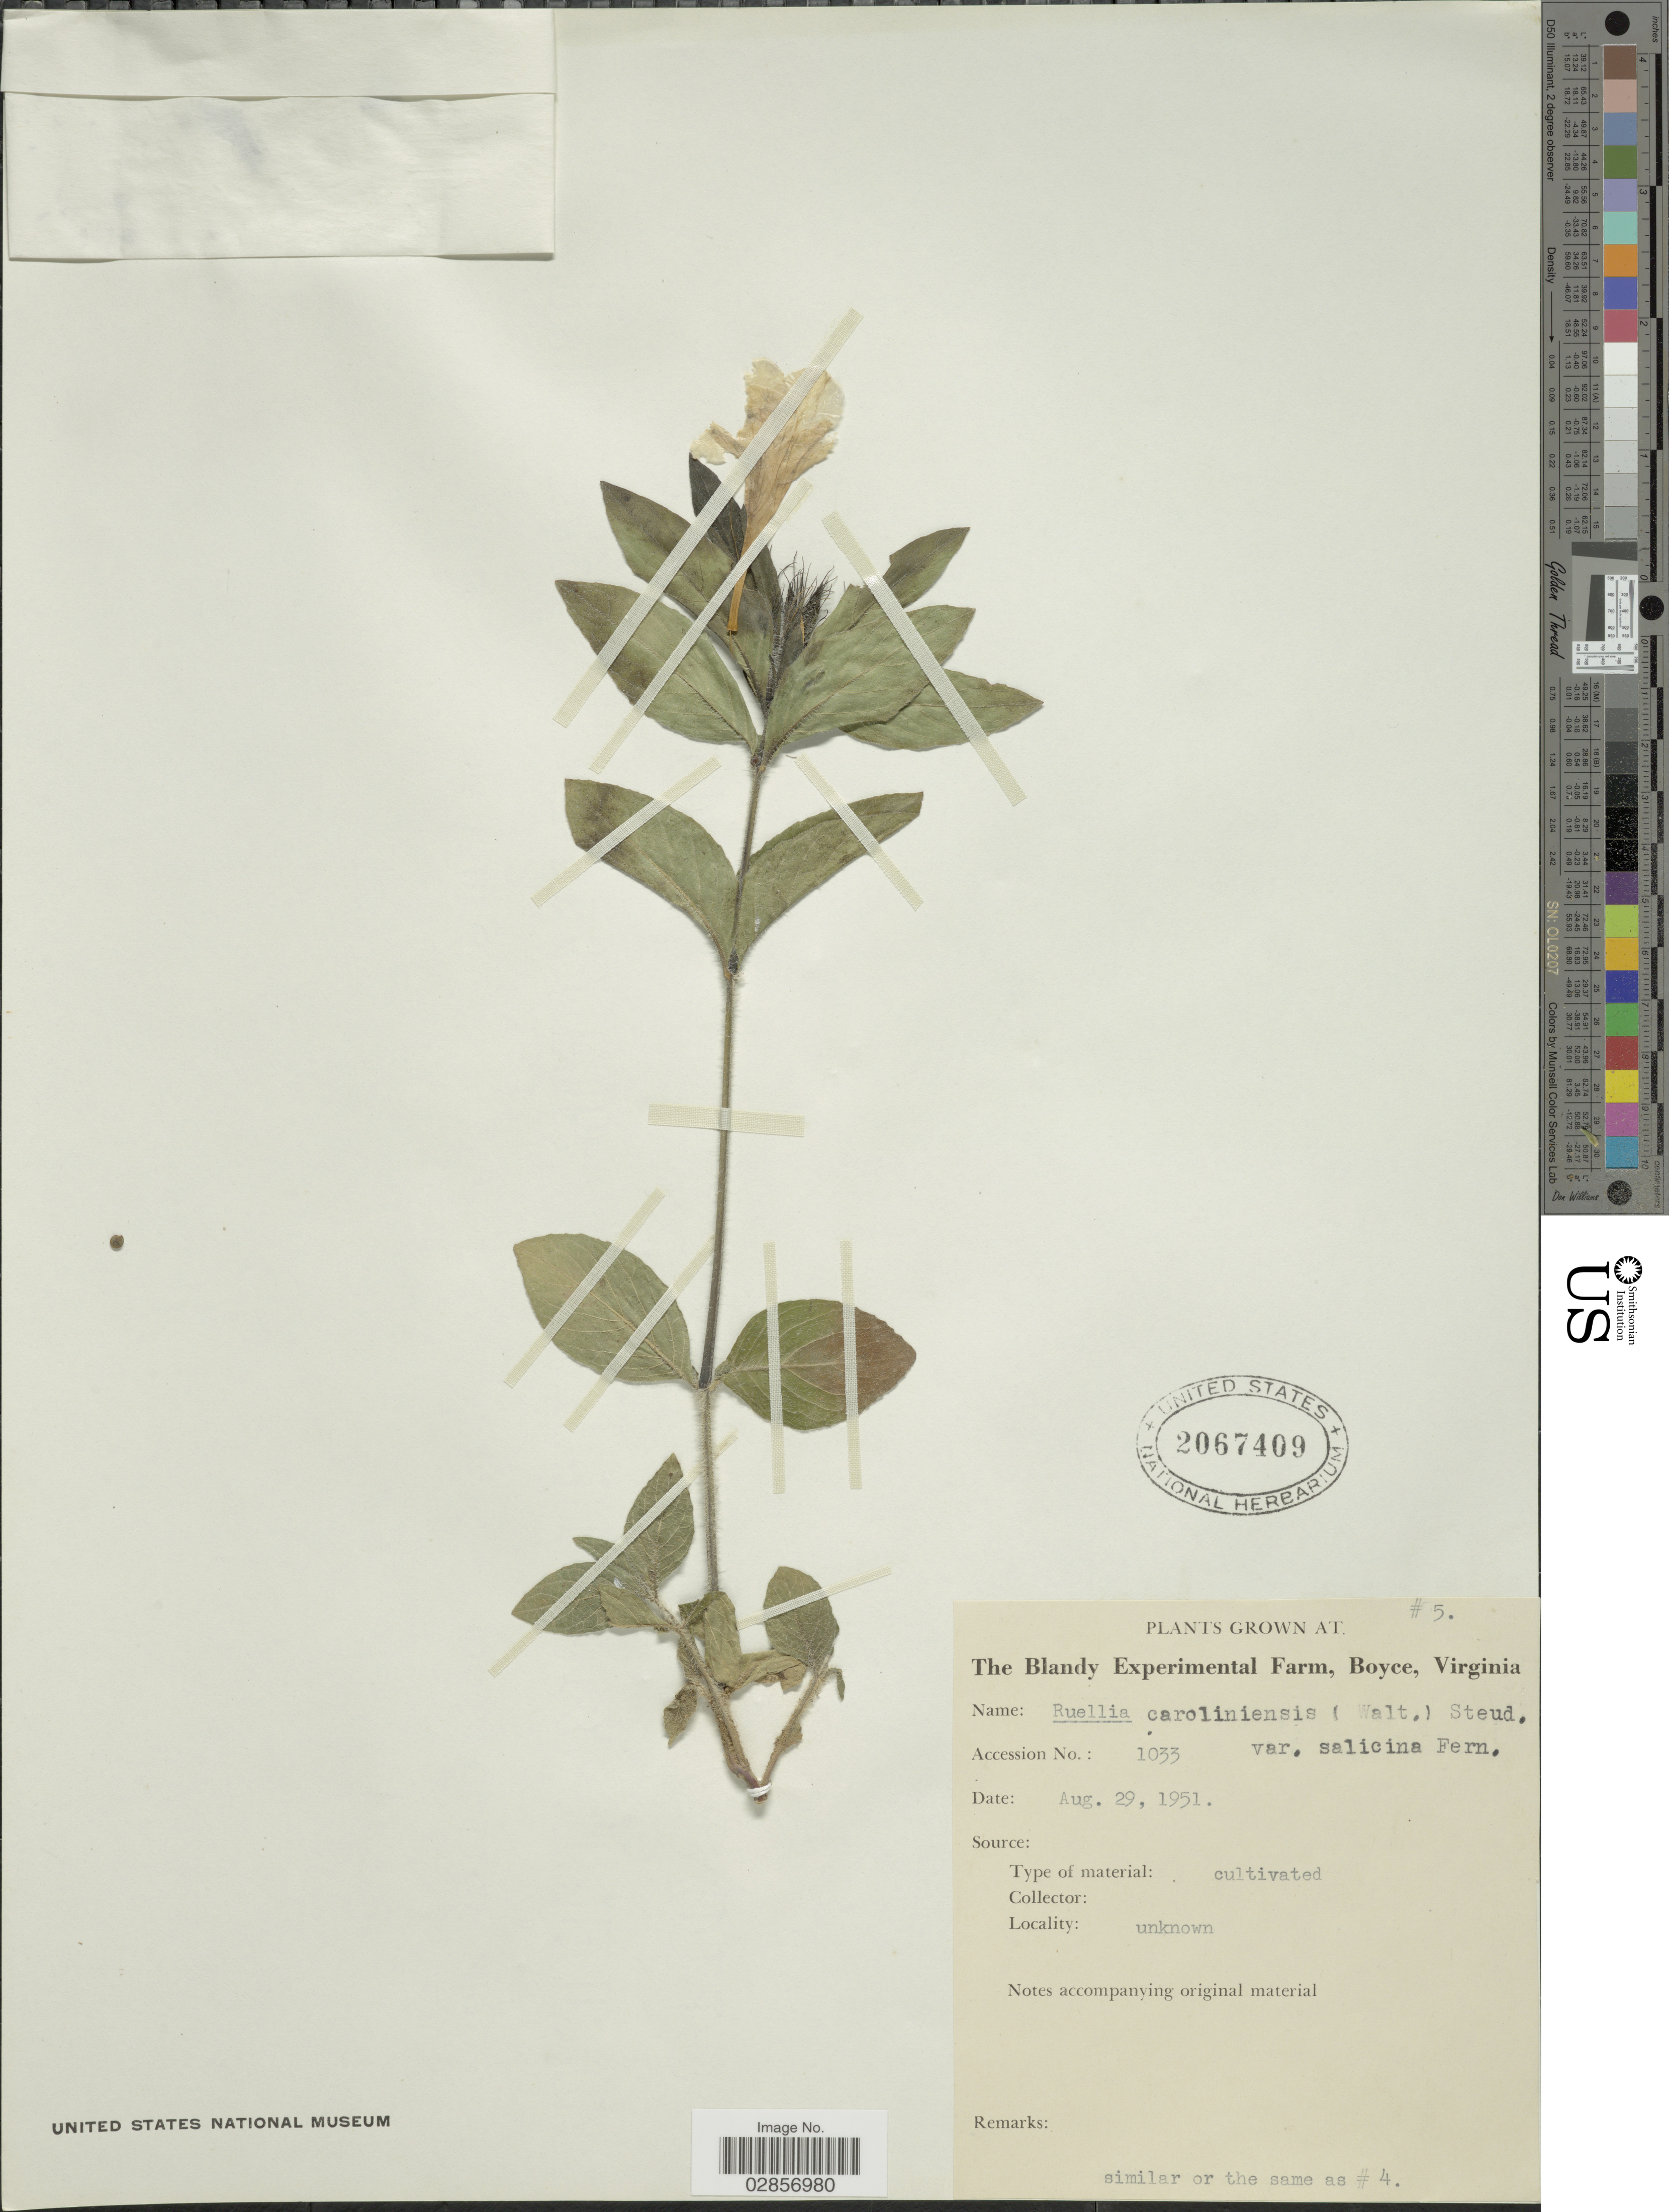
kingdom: Plantae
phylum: Tracheophyta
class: Magnoliopsida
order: Lamiales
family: Acanthaceae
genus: Ruellia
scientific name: Ruellia caroliniensis var. salicina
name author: Fernald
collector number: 5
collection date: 1951-08-29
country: United States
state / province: Virginia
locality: The Blandy Experimental Farm, Boyce.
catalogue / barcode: US 2067409